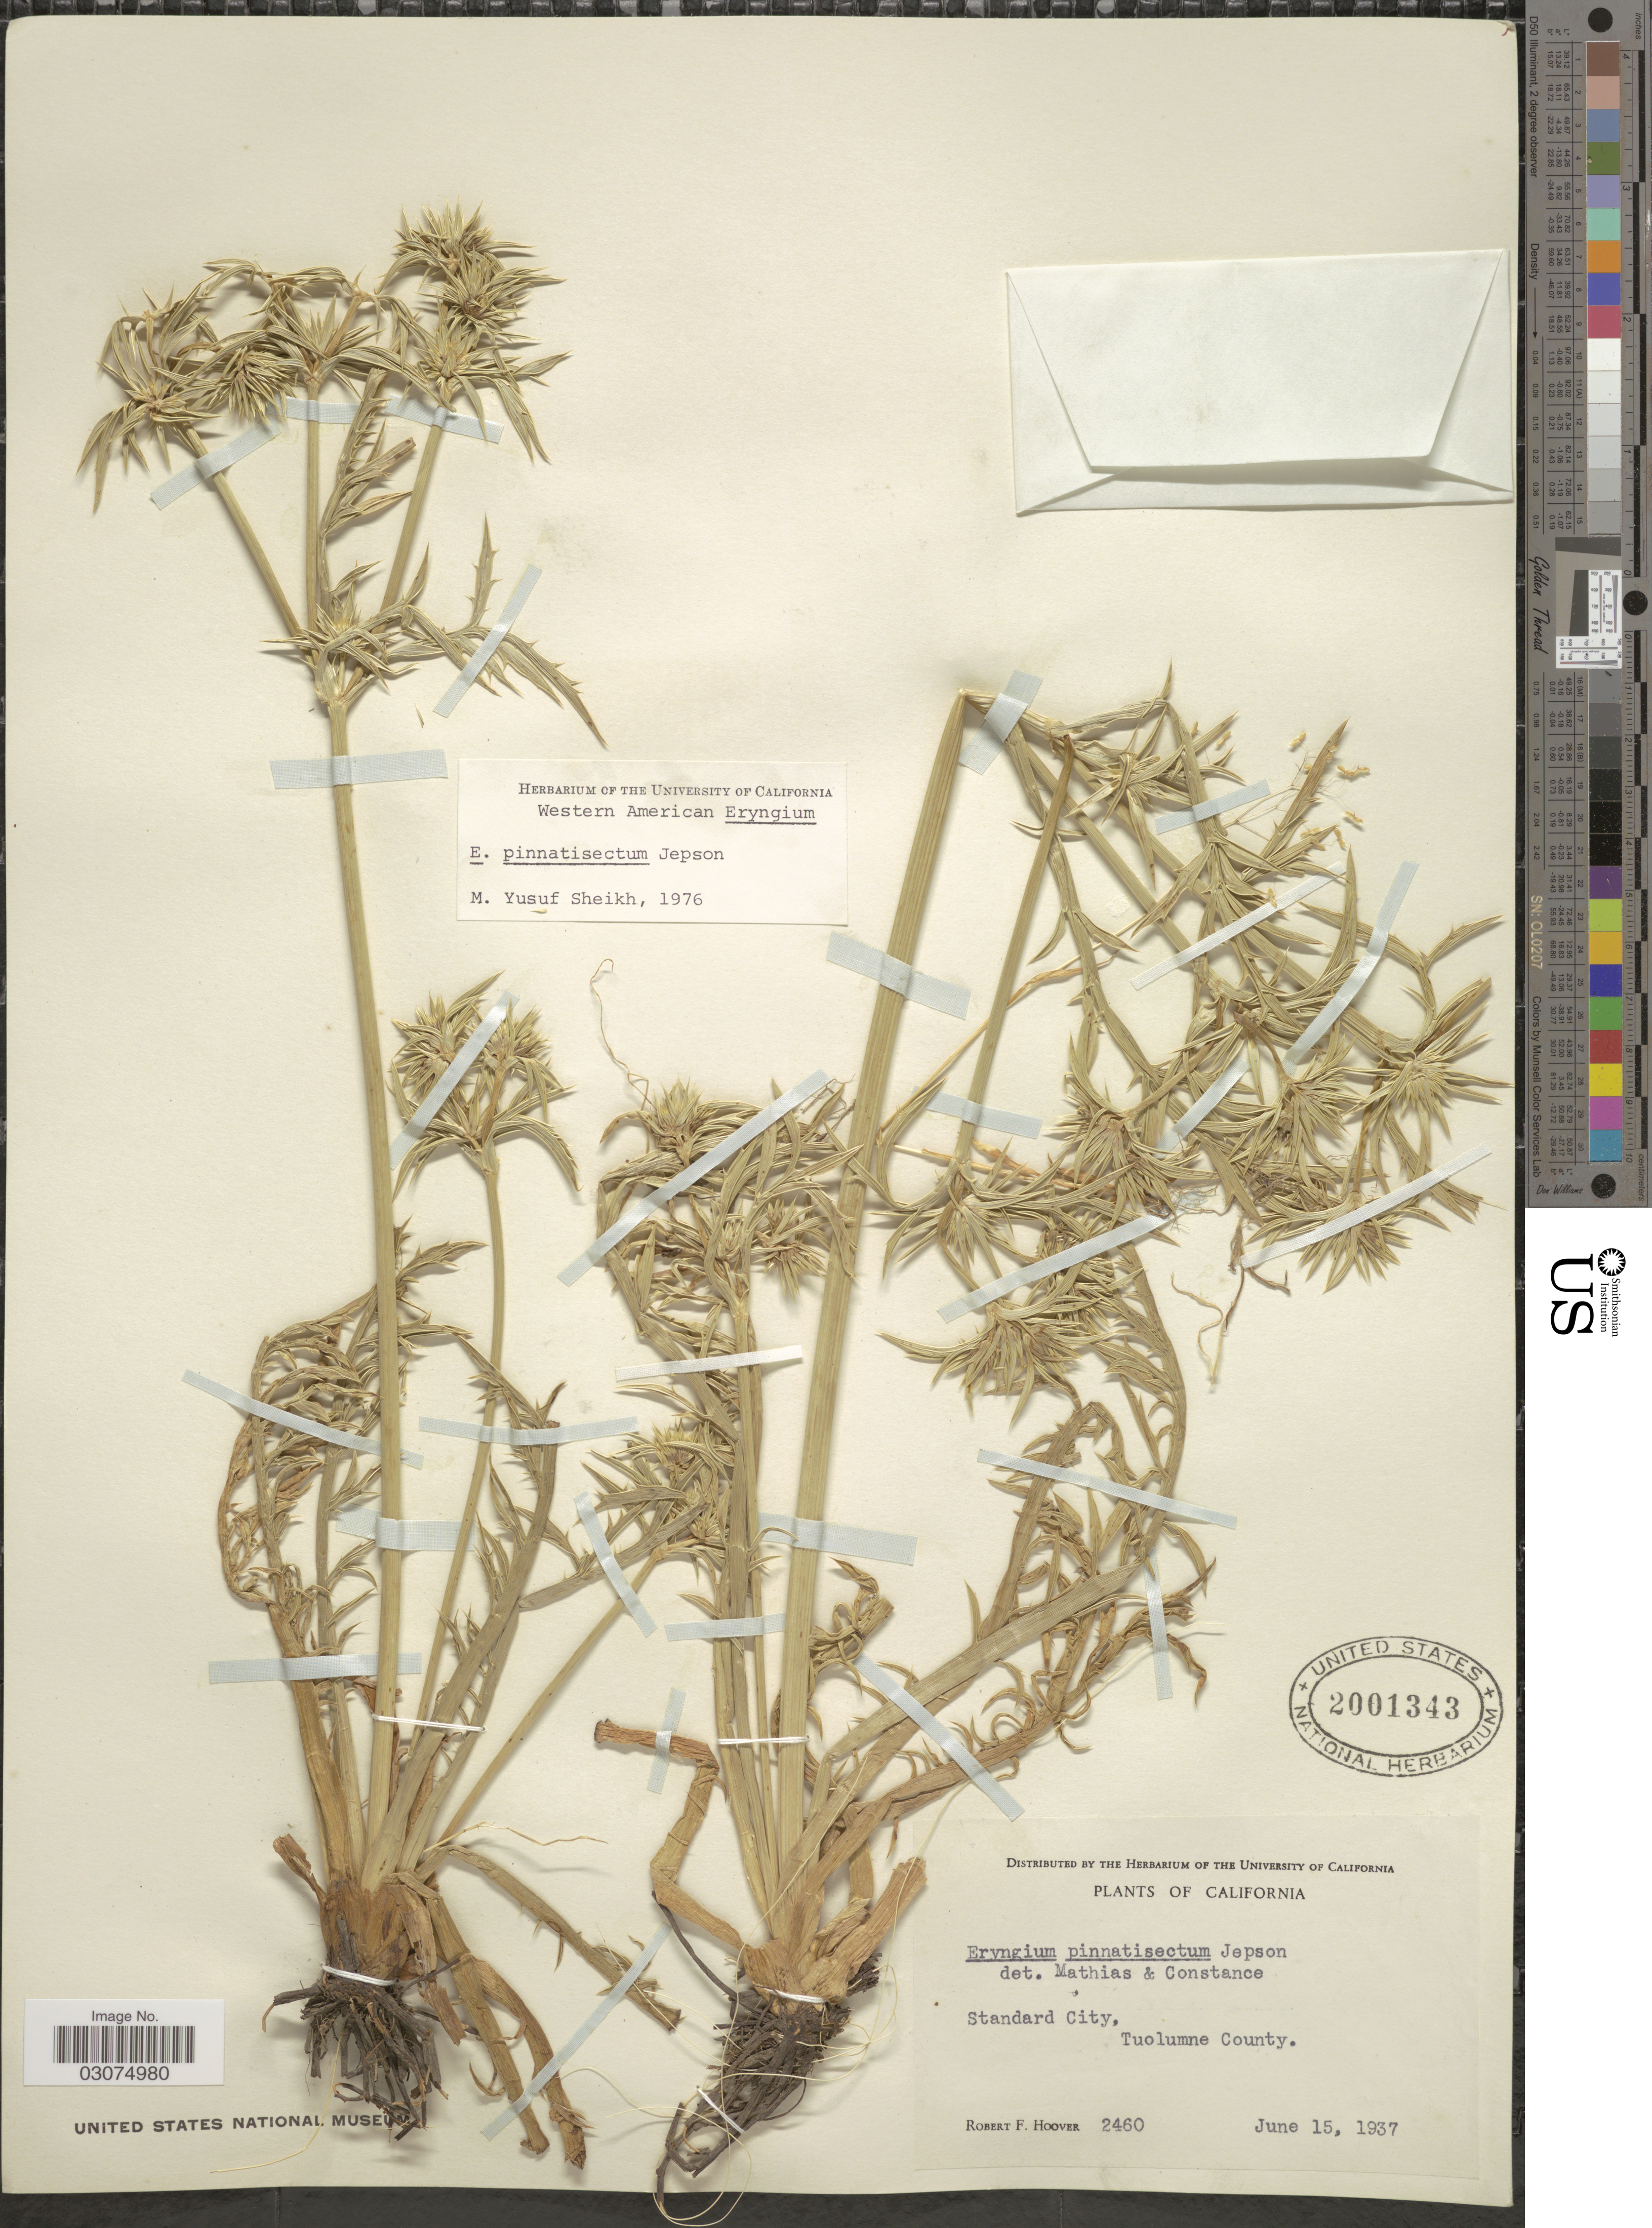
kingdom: Plantae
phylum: Tracheophyta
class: Magnoliopsida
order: Apiales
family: Apiaceae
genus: Eryngium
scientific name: Eryngium pinnatisectum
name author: Jeps.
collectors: R. F. Hoover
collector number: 2460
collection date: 1937-06-15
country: United States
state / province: California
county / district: Tuolumne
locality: Standard City, Tuolumne County.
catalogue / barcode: US 2001343